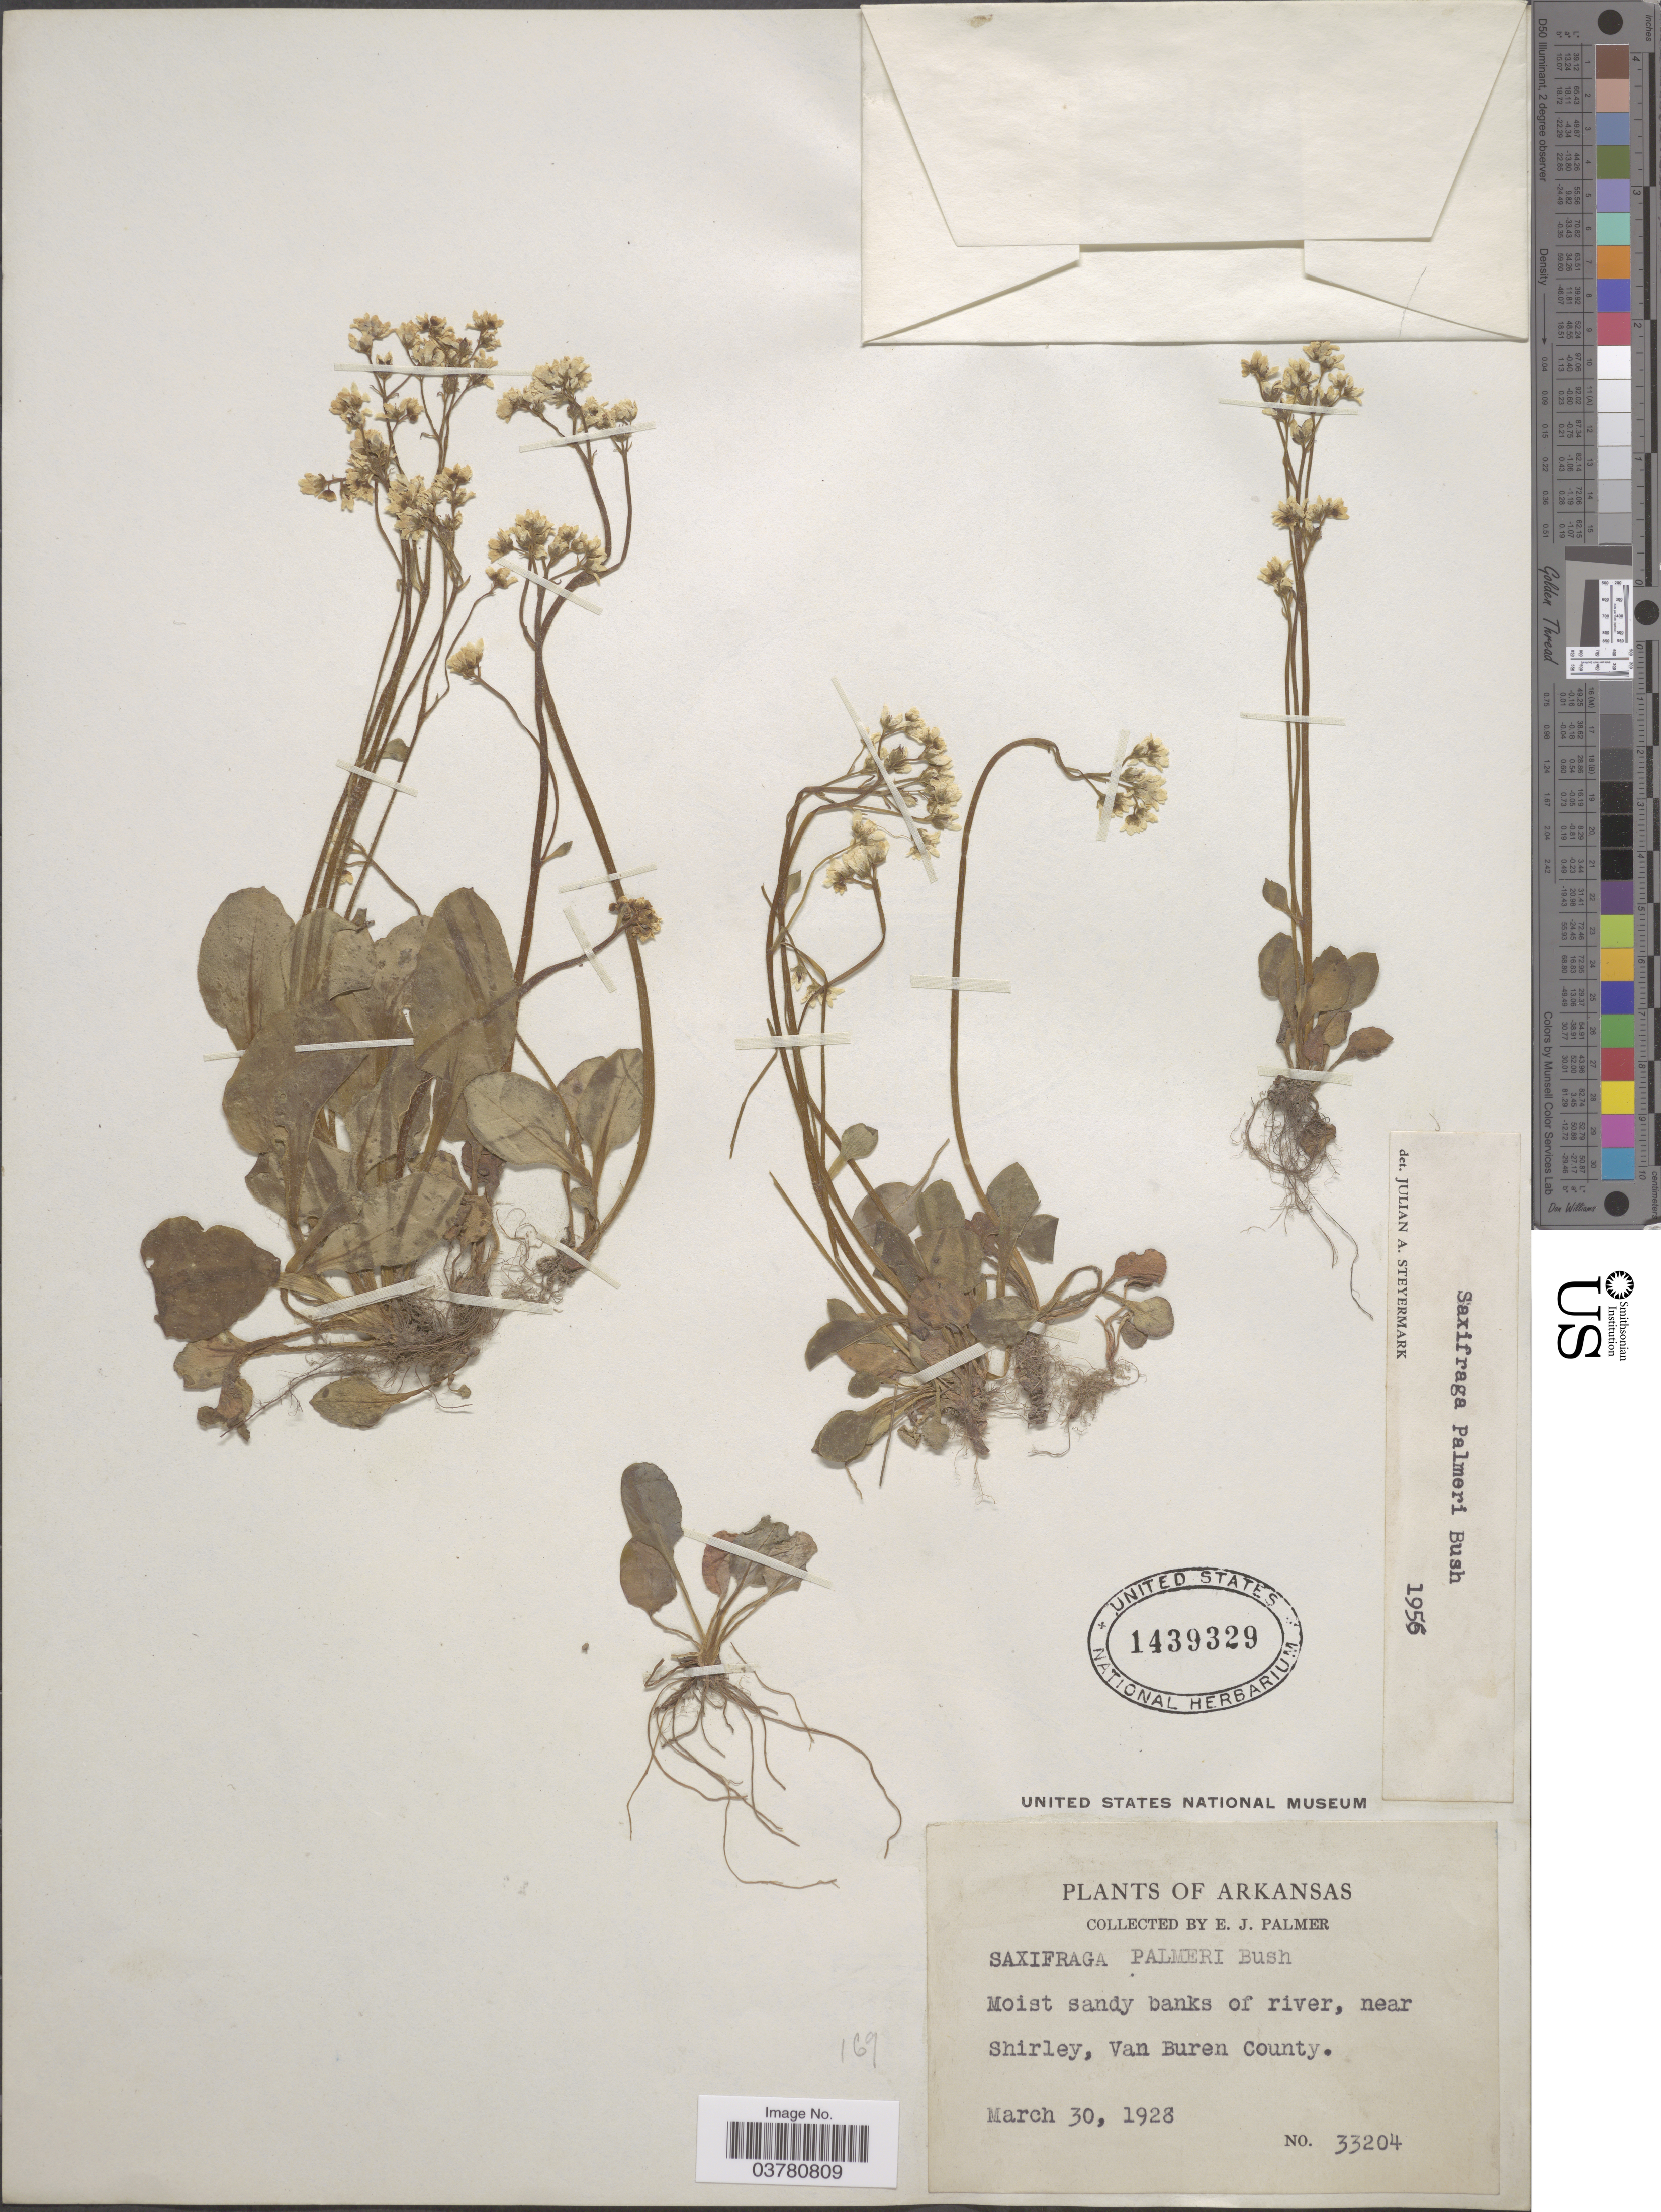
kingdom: Plantae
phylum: Tracheophyta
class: Magnoliopsida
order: Saxifragales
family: Saxifragaceae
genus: Micranthes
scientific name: Micranthes palmeri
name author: Bush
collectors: E. J. Palmer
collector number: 33204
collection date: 1928-03-30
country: United States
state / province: Arkansas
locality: Moist sandy banks of river, near Shirley, Van Buren County.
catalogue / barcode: US 1439329